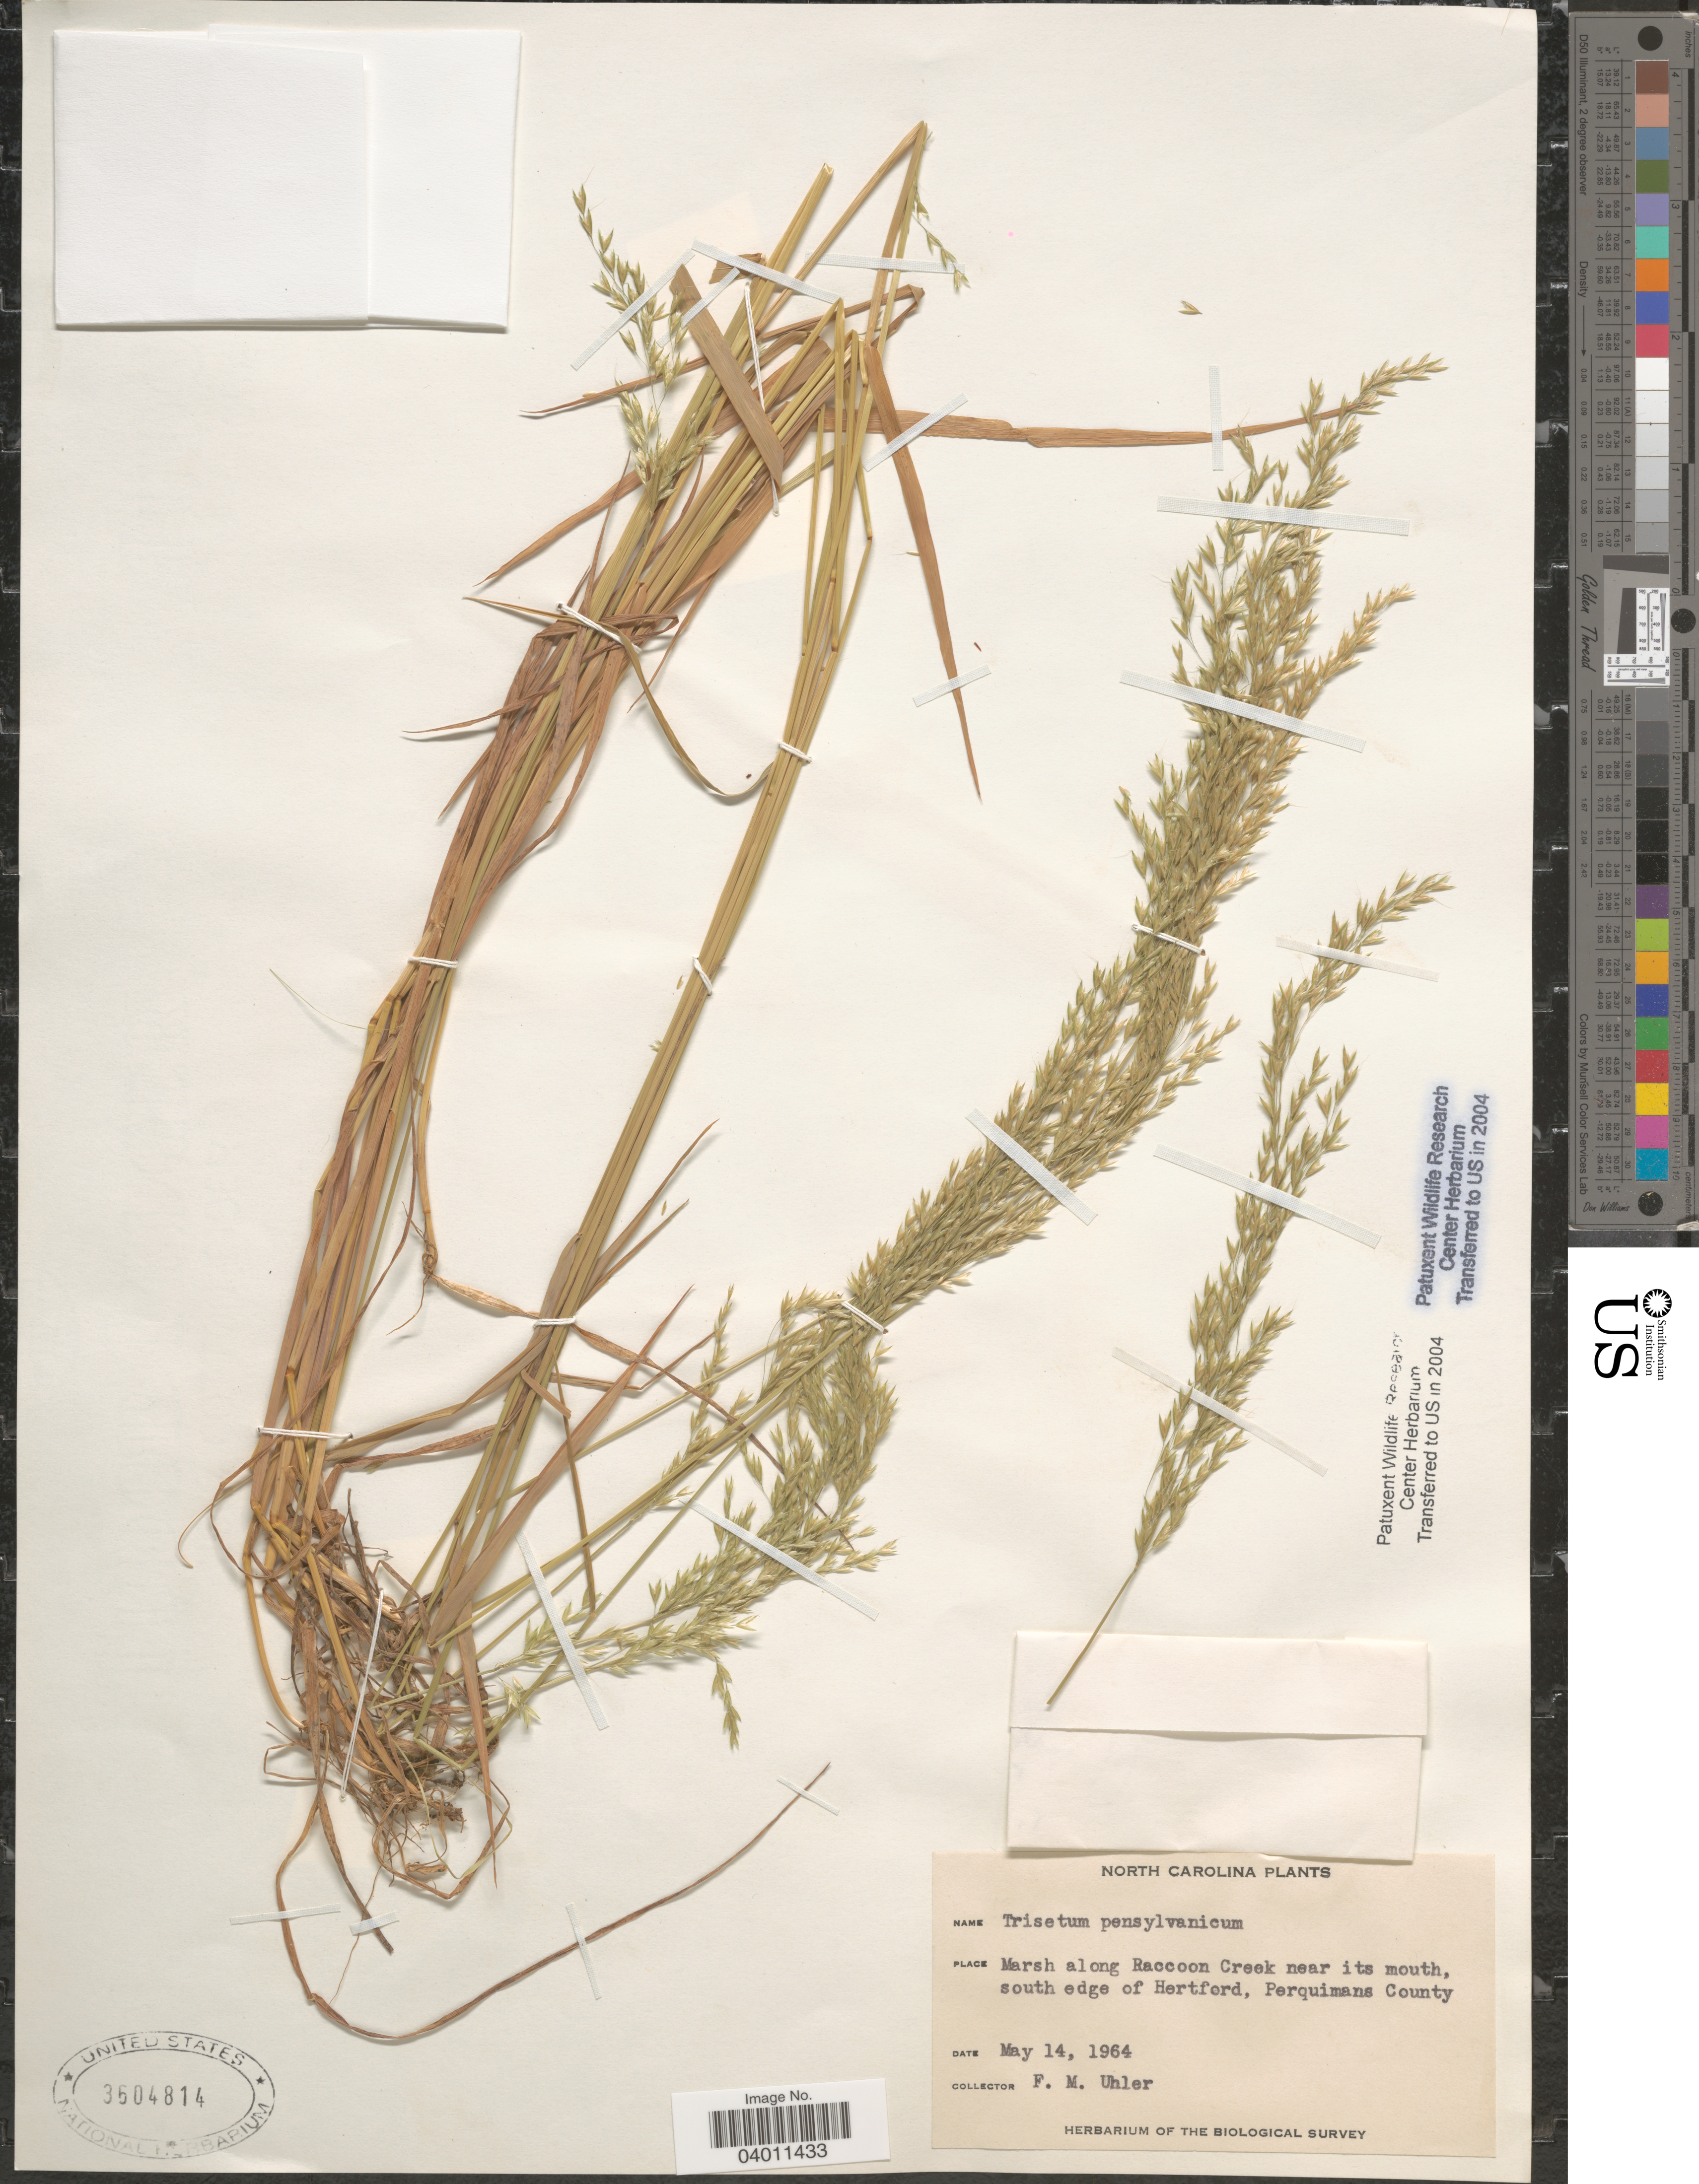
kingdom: Plantae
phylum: Tracheophyta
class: Liliopsida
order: Poales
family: Poaceae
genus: Sphenopholis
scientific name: Sphenopholis nitida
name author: (Biehler) Scribn.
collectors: F. M. Uhler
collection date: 1964-05-14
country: United States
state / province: North Carolina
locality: Marsh along Raccoon Creek near its mouth, south edge of Hertford, Perquimans County.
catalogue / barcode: US 3604814